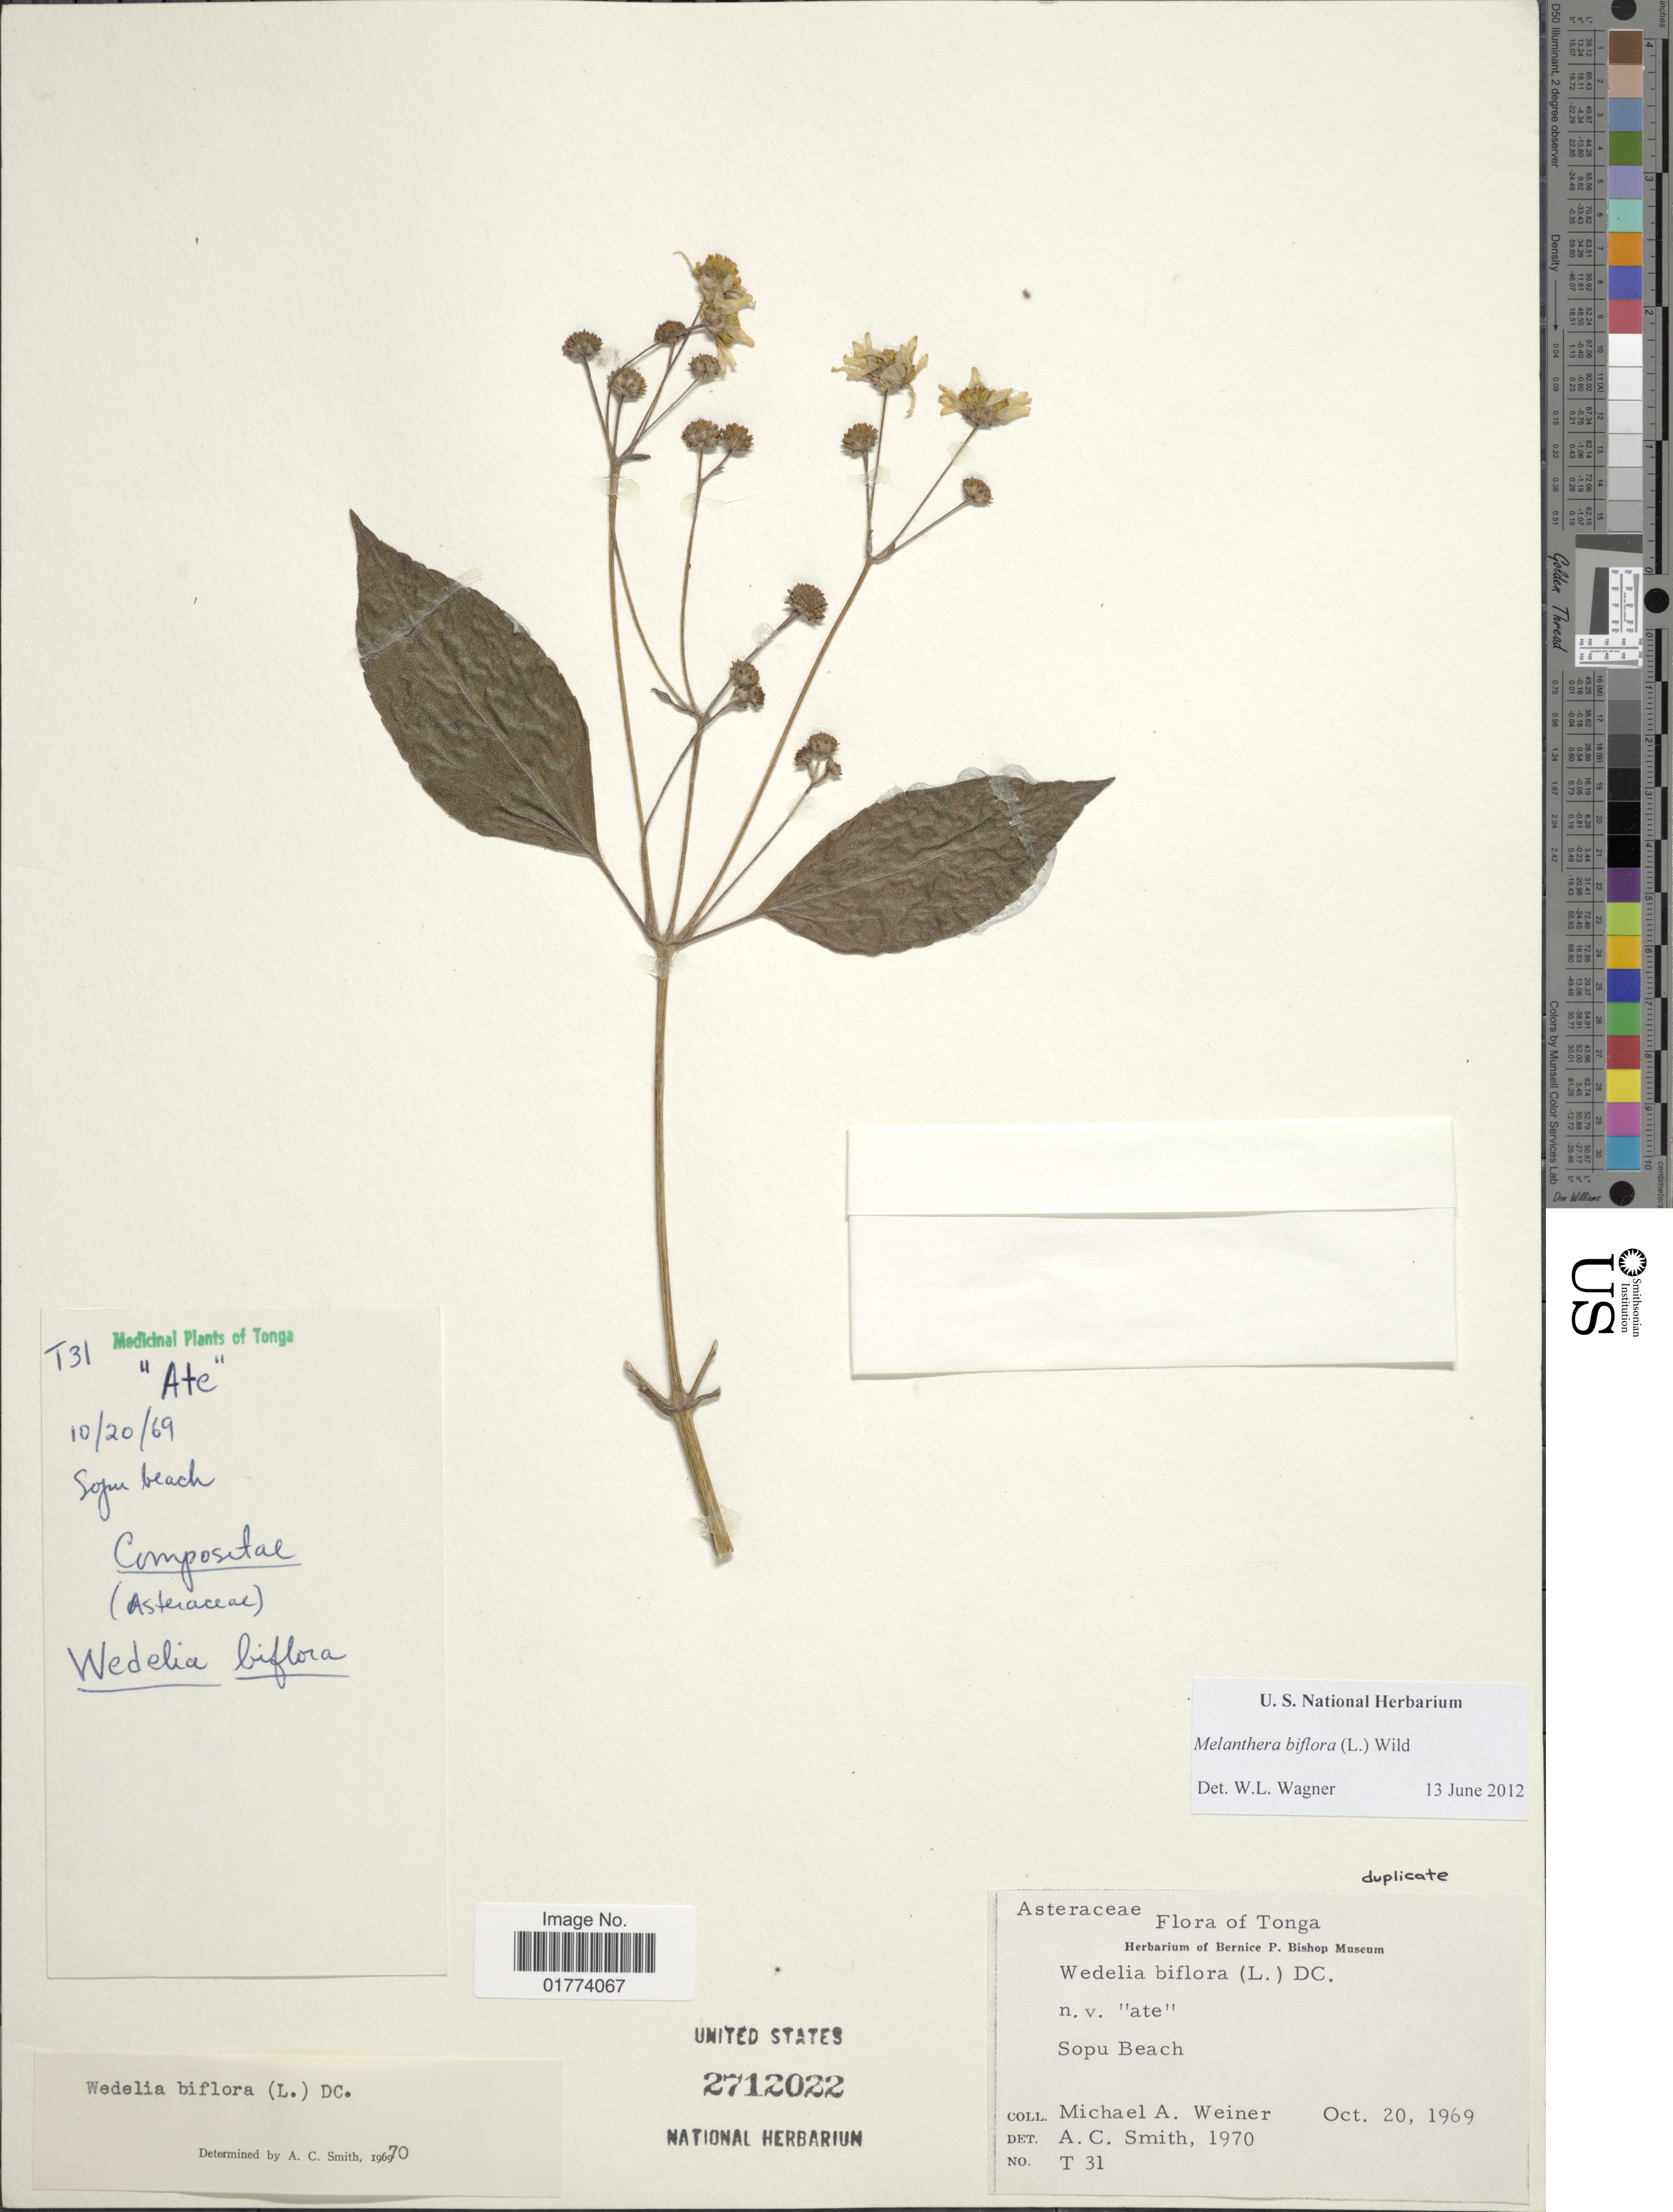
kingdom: Plantae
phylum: Tracheophyta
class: Magnoliopsida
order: Asterales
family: Asteraceae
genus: Wollastonia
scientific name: Wollastonia uniflora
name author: (Willd.) Orchard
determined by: Wagner, W. L., (BOT), Smithsonian Institution - National Museum of Natural History (UNITED STATES)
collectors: M. Weiner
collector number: T31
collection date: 1969-10-20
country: Tonga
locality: Sopu Beach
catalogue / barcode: US 2712022